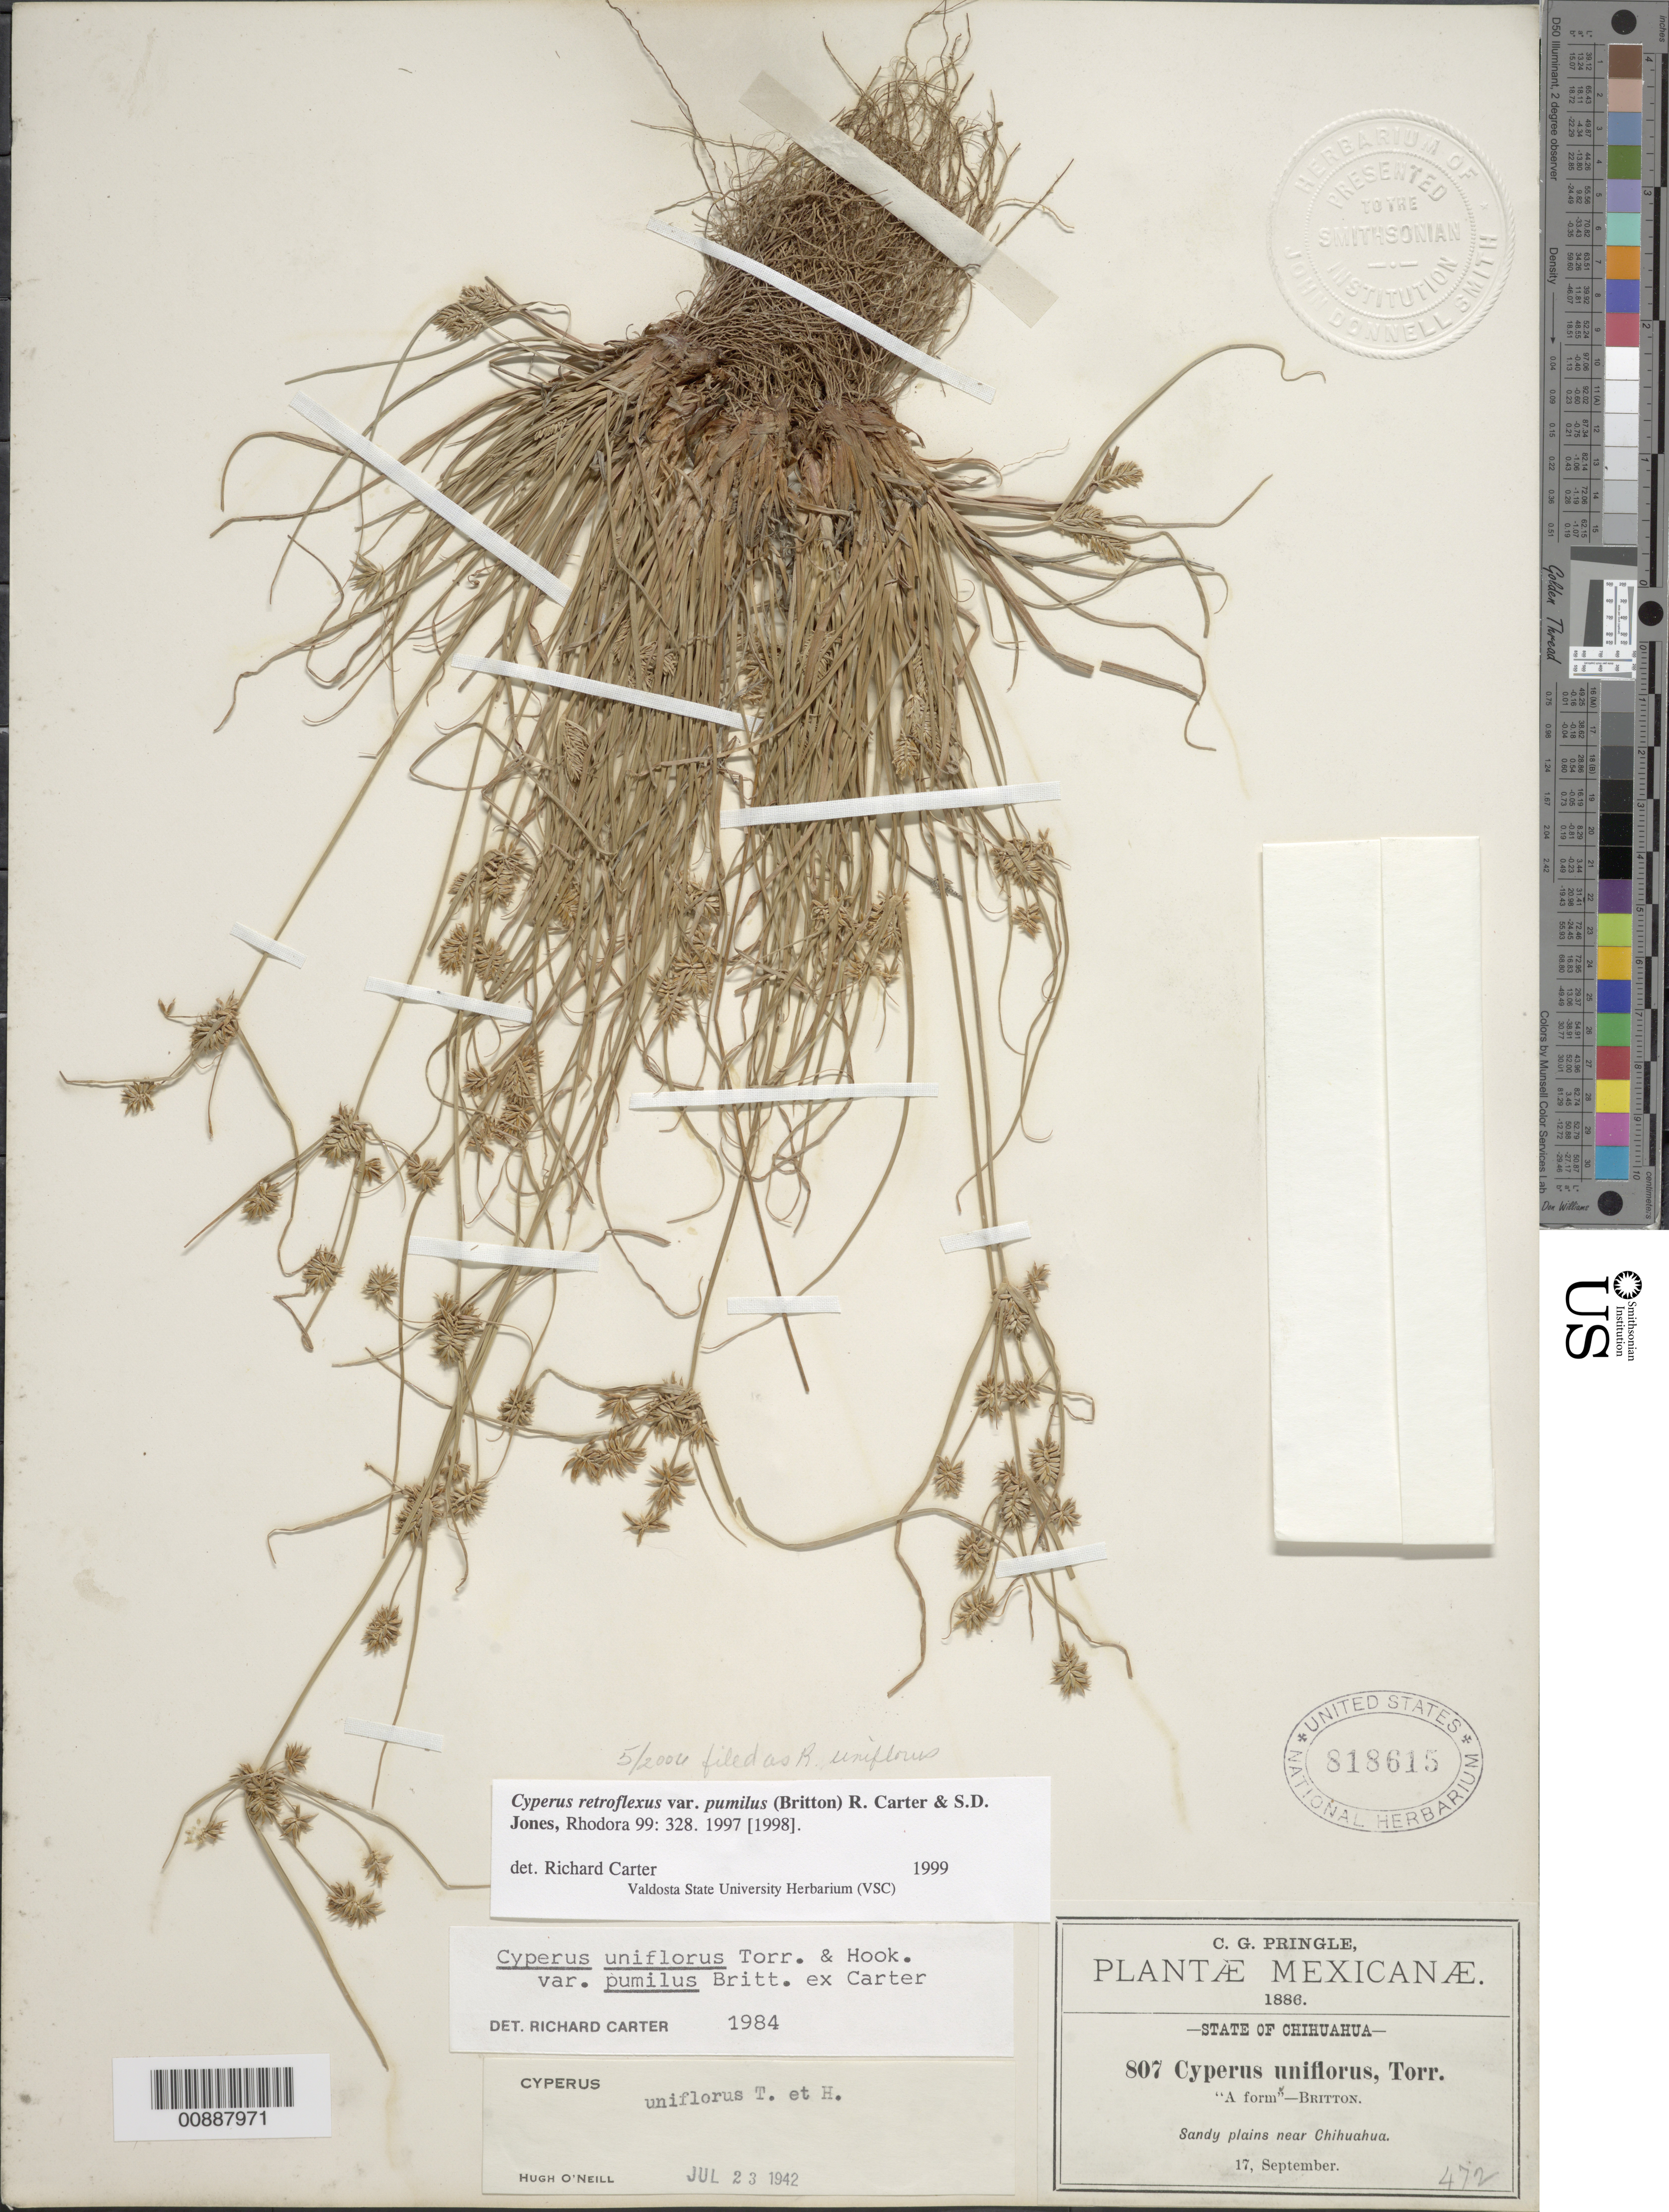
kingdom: Plantae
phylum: Tracheophyta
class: Liliopsida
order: Poales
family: Cyperaceae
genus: Cyperus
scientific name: Cyperus retroflexus var. pumilus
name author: (Britton) R. Carter & S.D. Jones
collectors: C. G. Pringle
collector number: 807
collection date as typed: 17 Sep 1886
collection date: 1886-09-17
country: Mexico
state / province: Chihuahua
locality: Near Chihuahua.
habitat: Sandy plains.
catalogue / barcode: US 818615